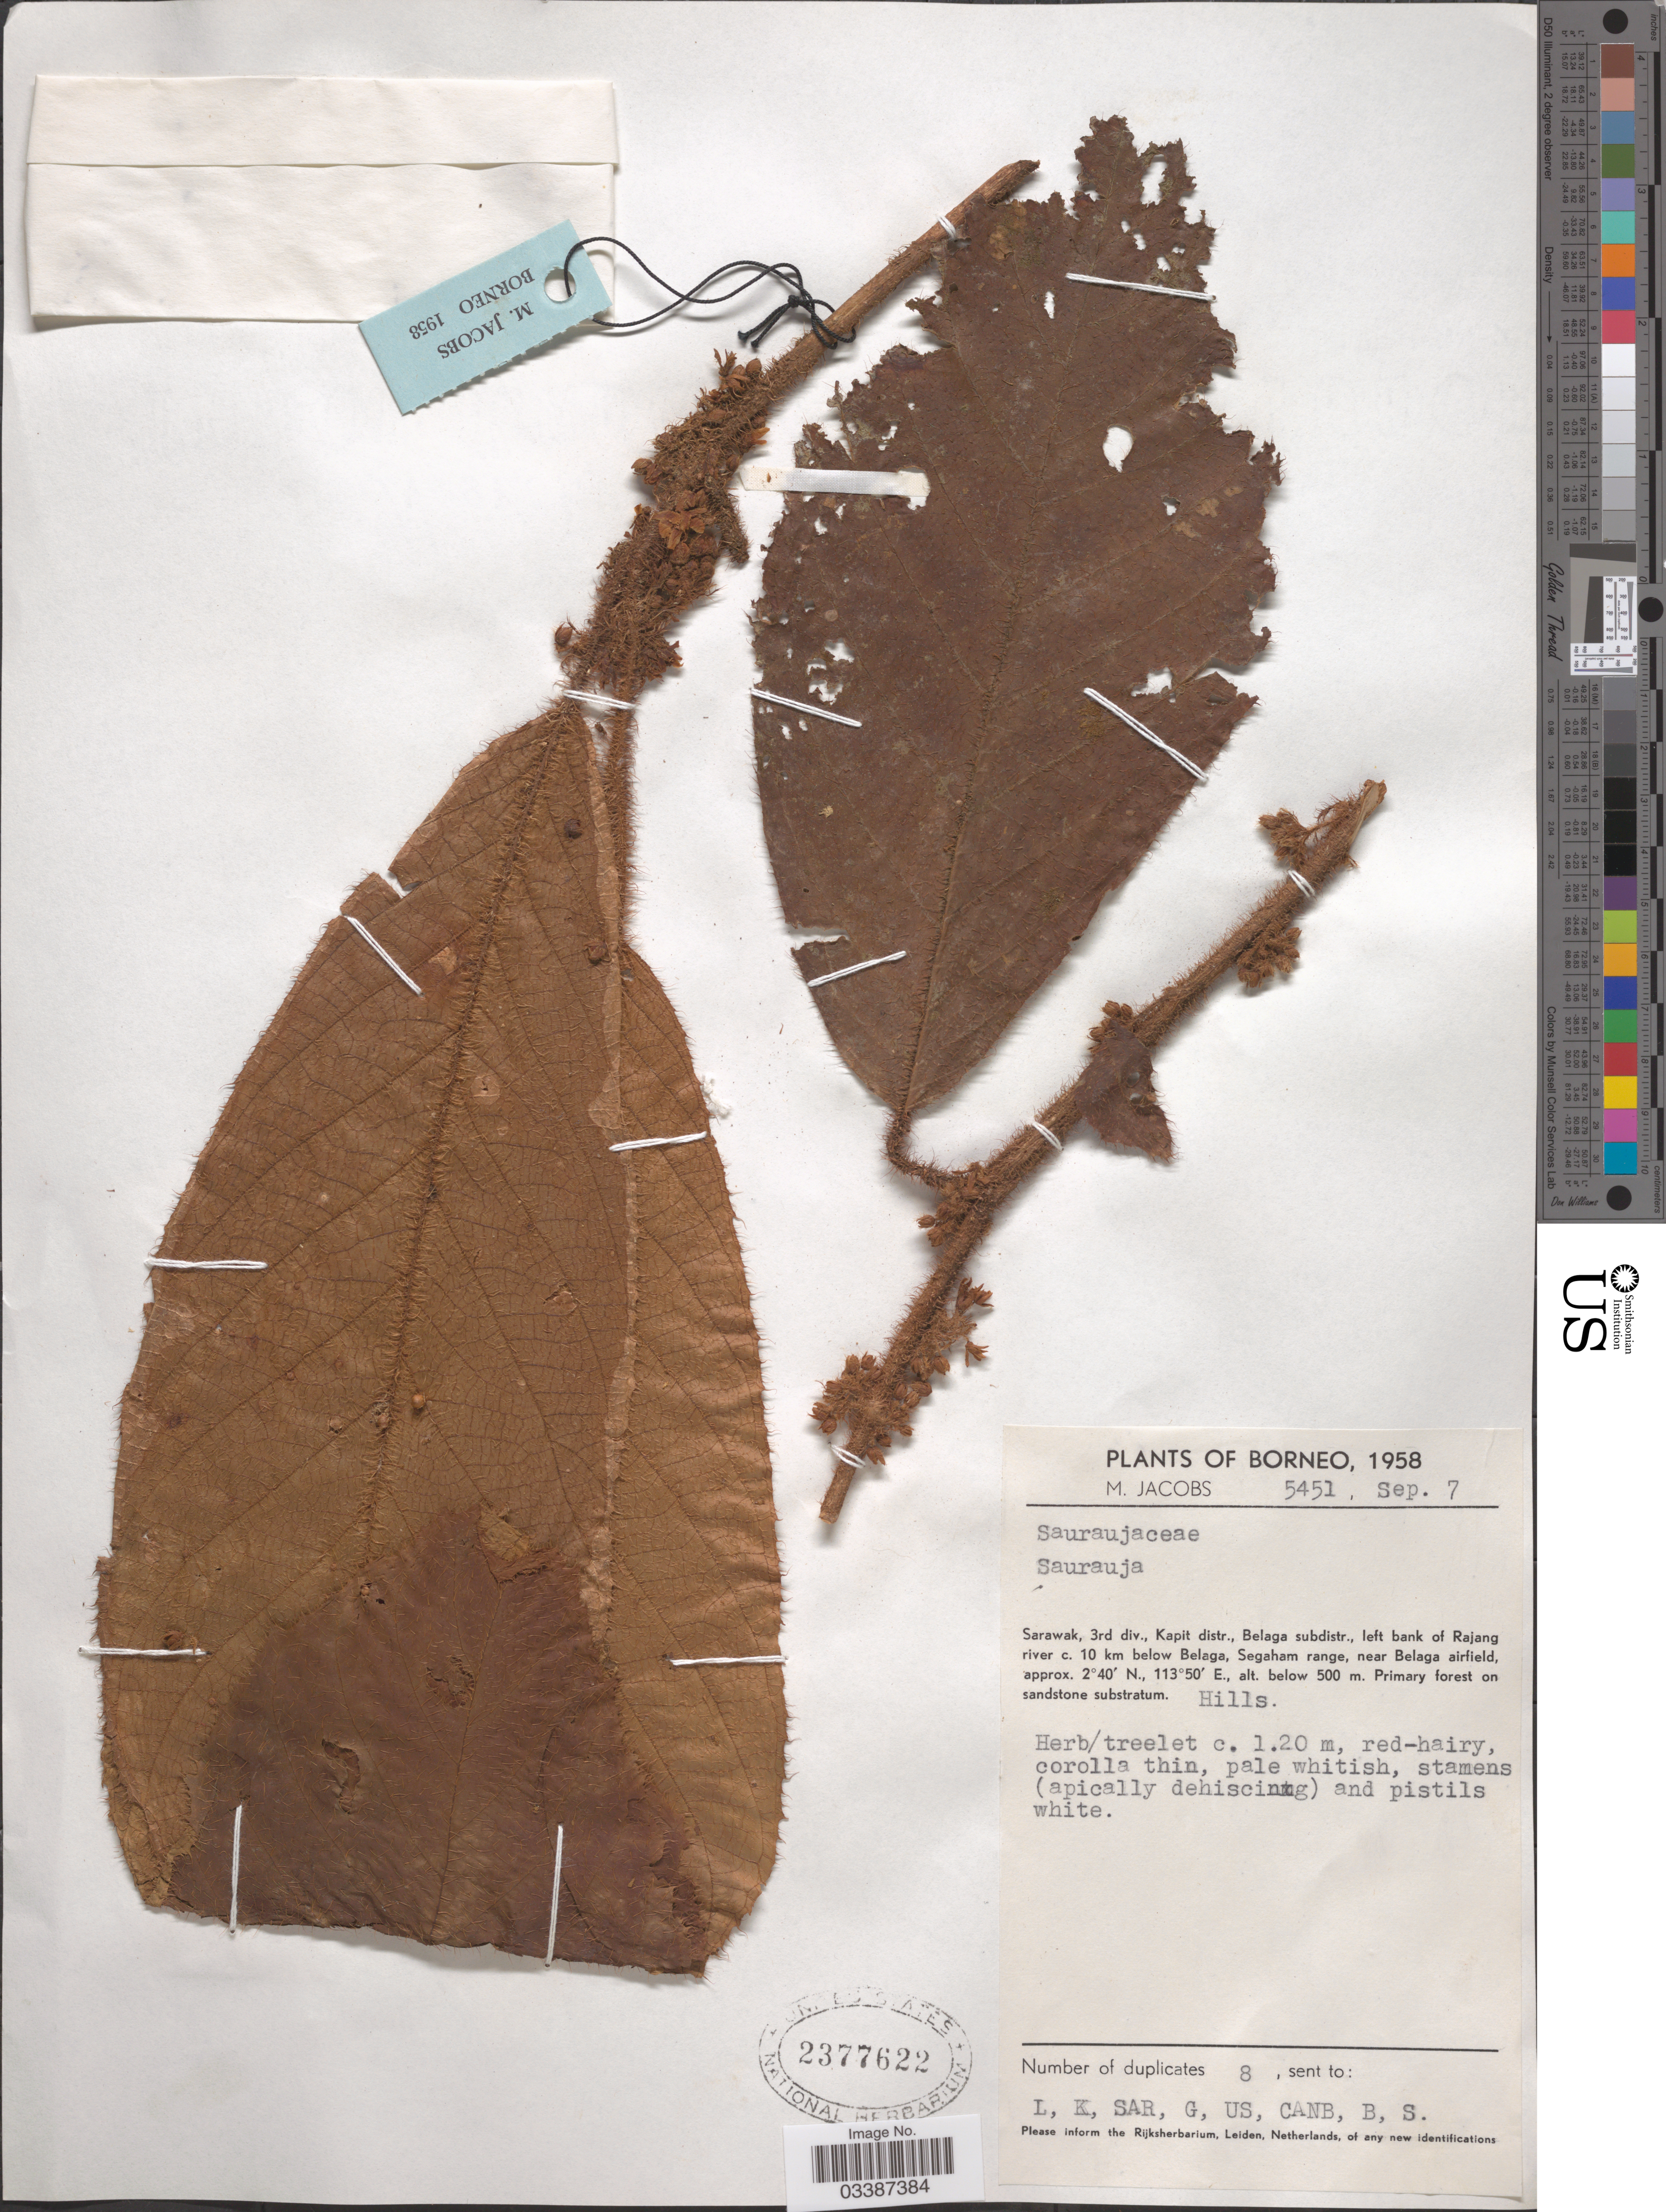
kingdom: Plantae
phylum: Tracheophyta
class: Magnoliopsida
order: Ericales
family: Actinidiaceae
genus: Saurauia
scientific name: Saurauia sp.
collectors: M. Jacobs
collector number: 5451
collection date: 1958-09-07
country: Malaysia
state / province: Sarawak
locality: Borneo. Sarawak, 3rd div., Kapit distr., Belaga subdistr., left bank of Rajang river c. 10 km below Belaga, Segaham range, near Belaga airfield.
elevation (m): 500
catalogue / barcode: US 2377622